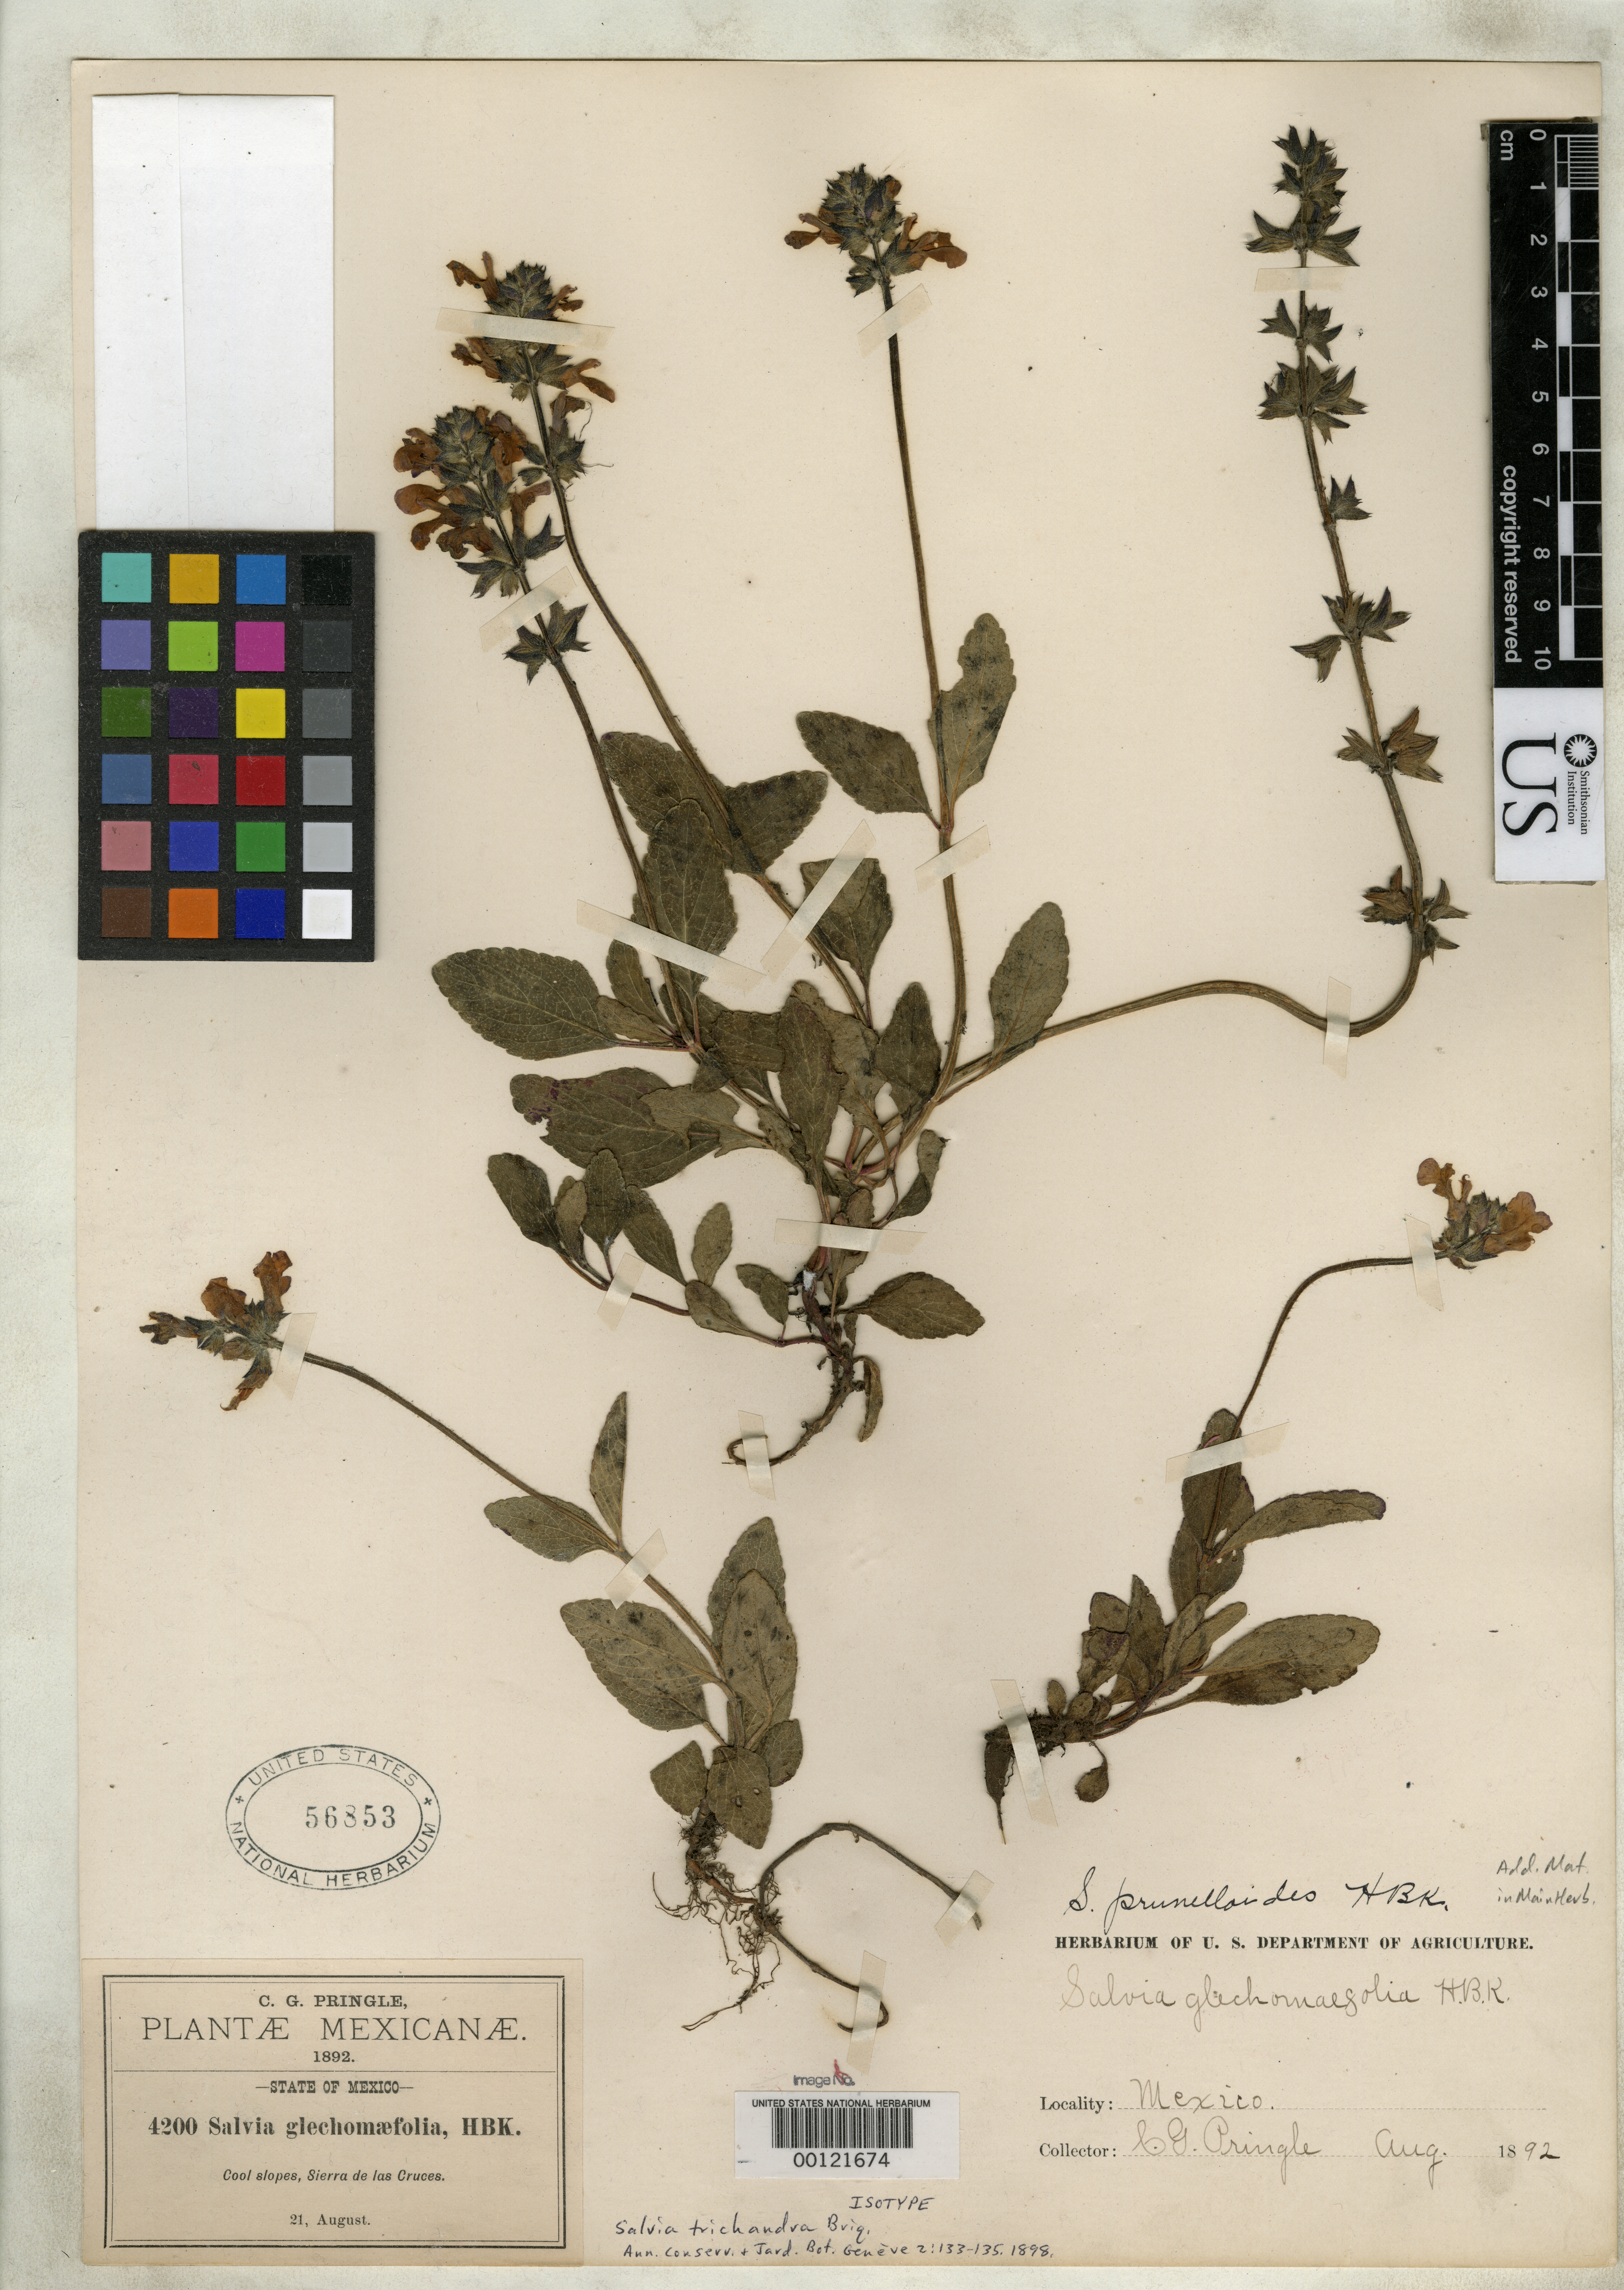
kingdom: Plantae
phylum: Tracheophyta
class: Magnoliopsida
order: Lamiales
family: Lamiaceae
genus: Salvia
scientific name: Salvia trichandra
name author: Briq.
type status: Isotype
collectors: C. G. Pringle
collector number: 4200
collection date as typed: Aug 1892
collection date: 1892-08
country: Mexico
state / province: México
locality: Sierra de Las Cruces.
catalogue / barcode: US 56853